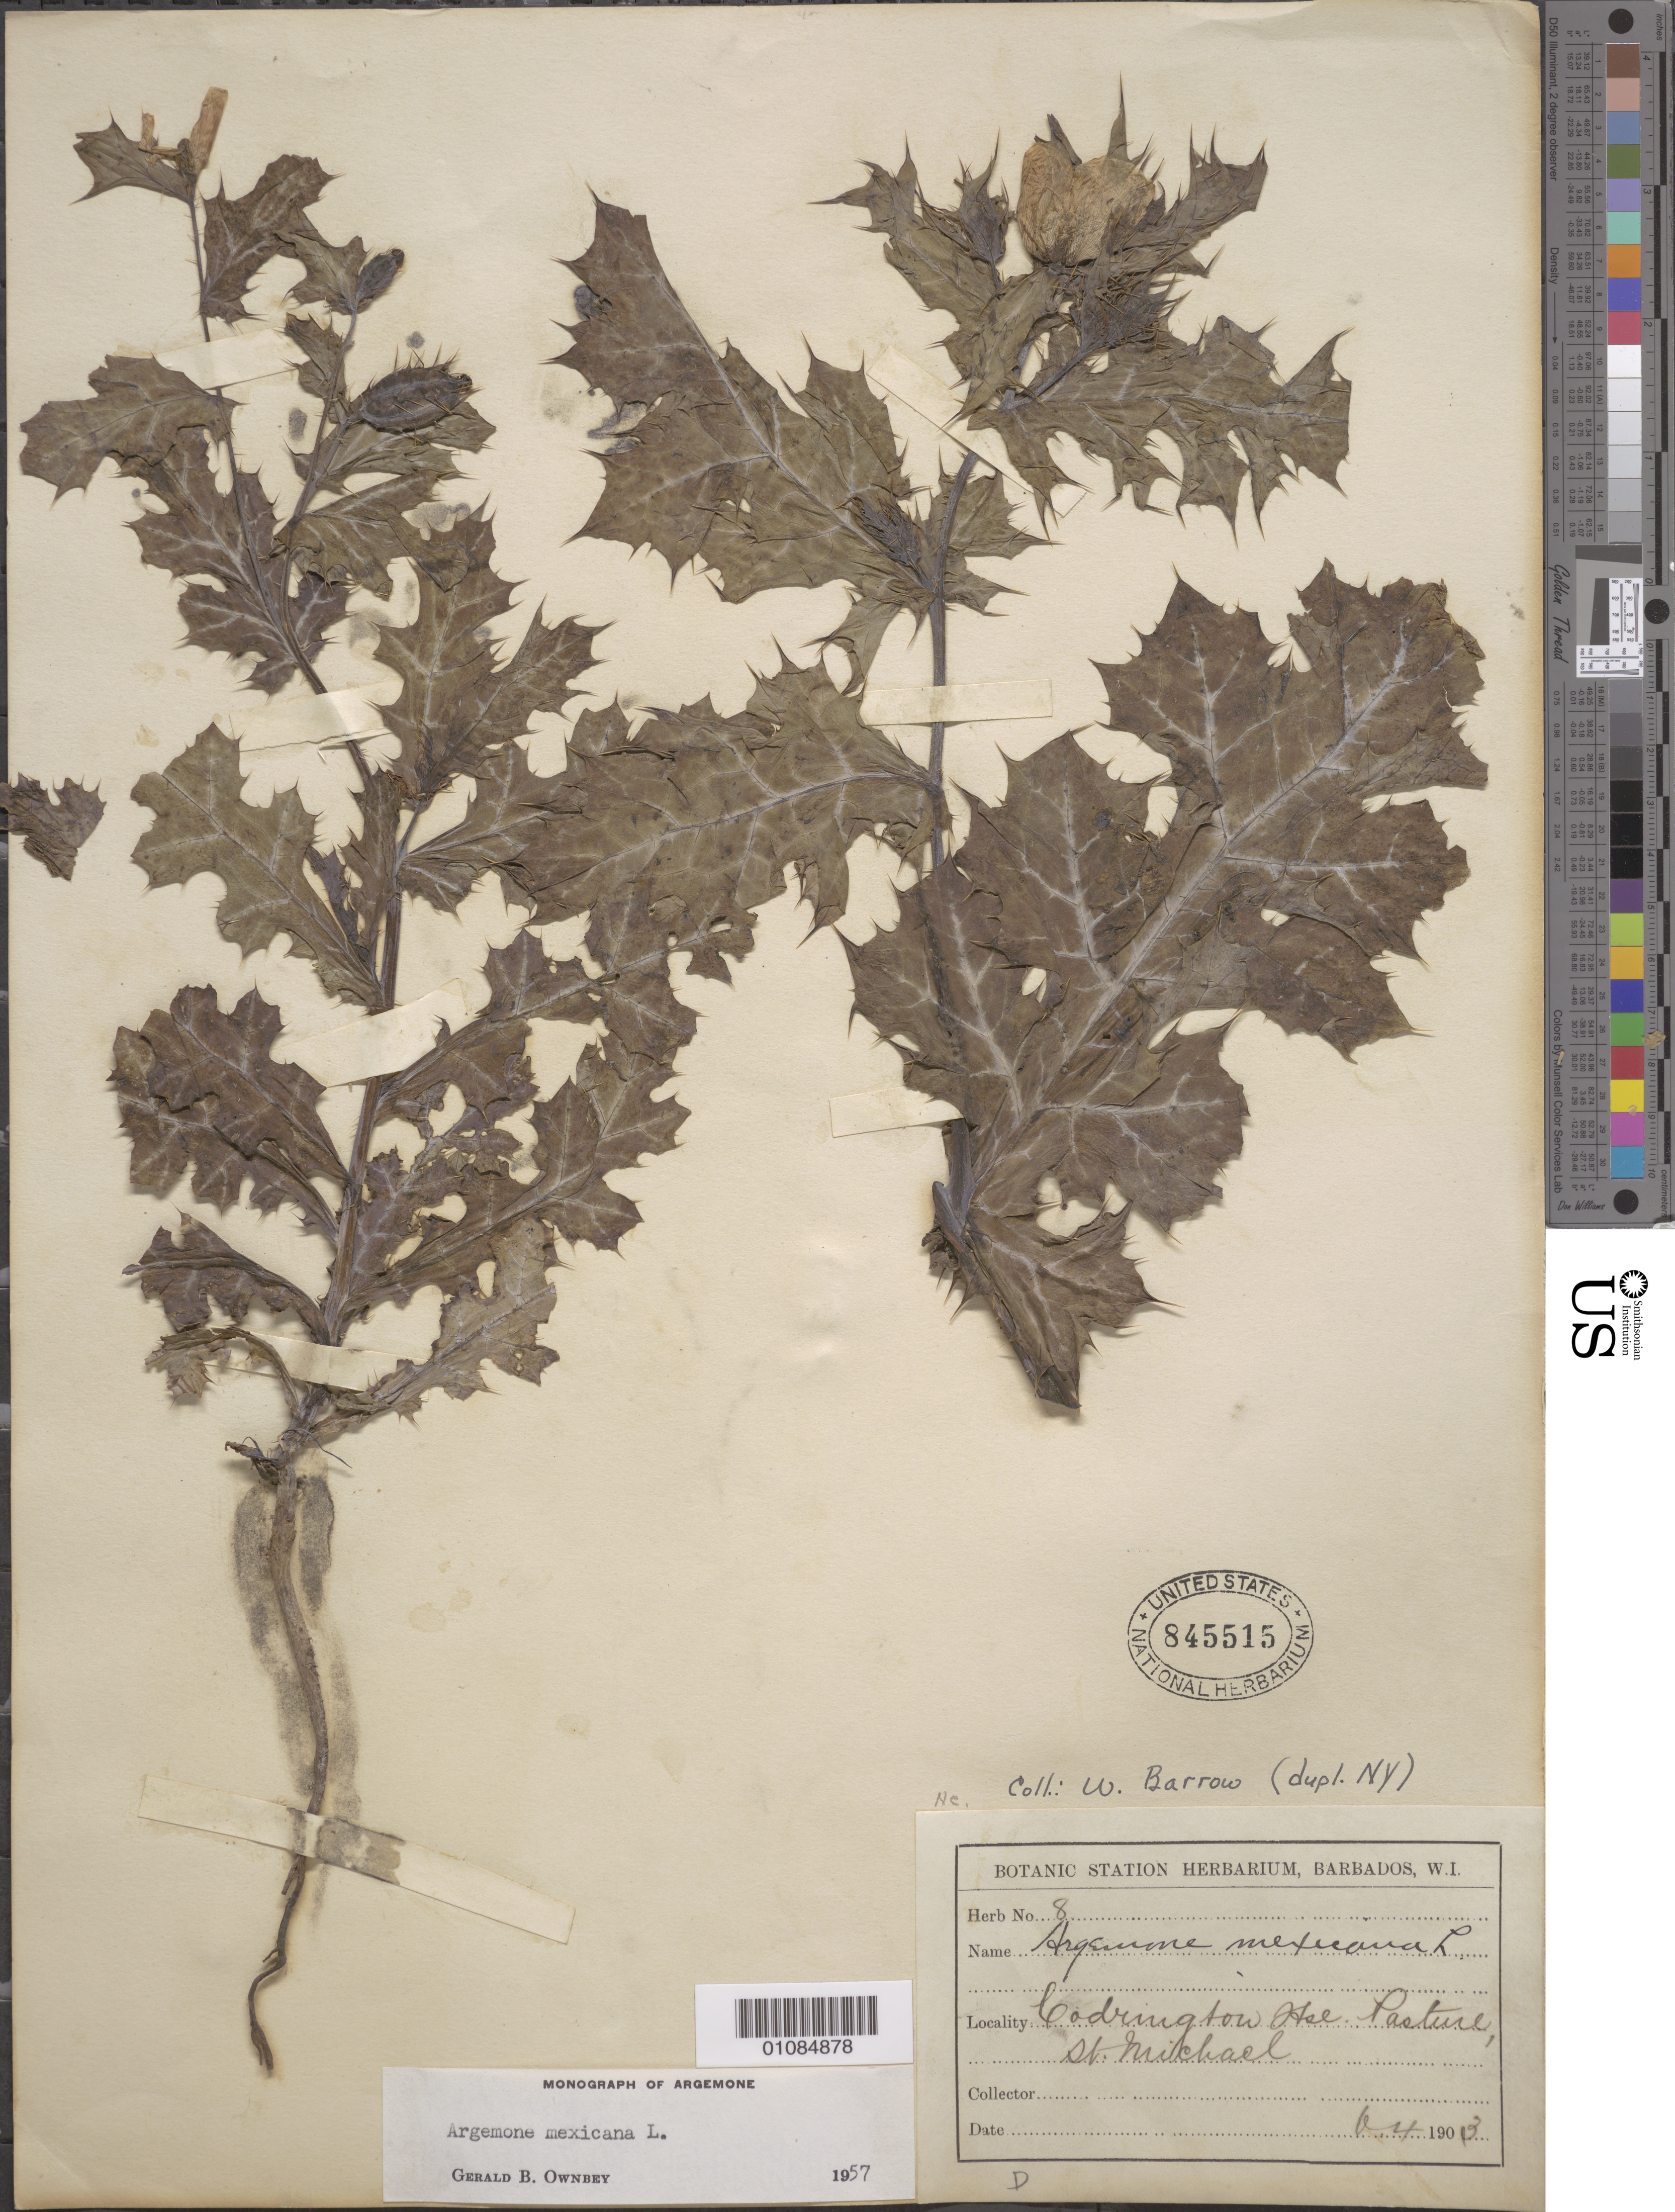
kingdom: Plantae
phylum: Tracheophyta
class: Magnoliopsida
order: Ranunculales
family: Papaveraceae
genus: Argemone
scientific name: Argemone mexicana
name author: L.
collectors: W. Barrow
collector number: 8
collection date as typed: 04 Oct 1913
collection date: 1913-10-04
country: Barbados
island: Barbados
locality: Codrington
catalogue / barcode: US 845515